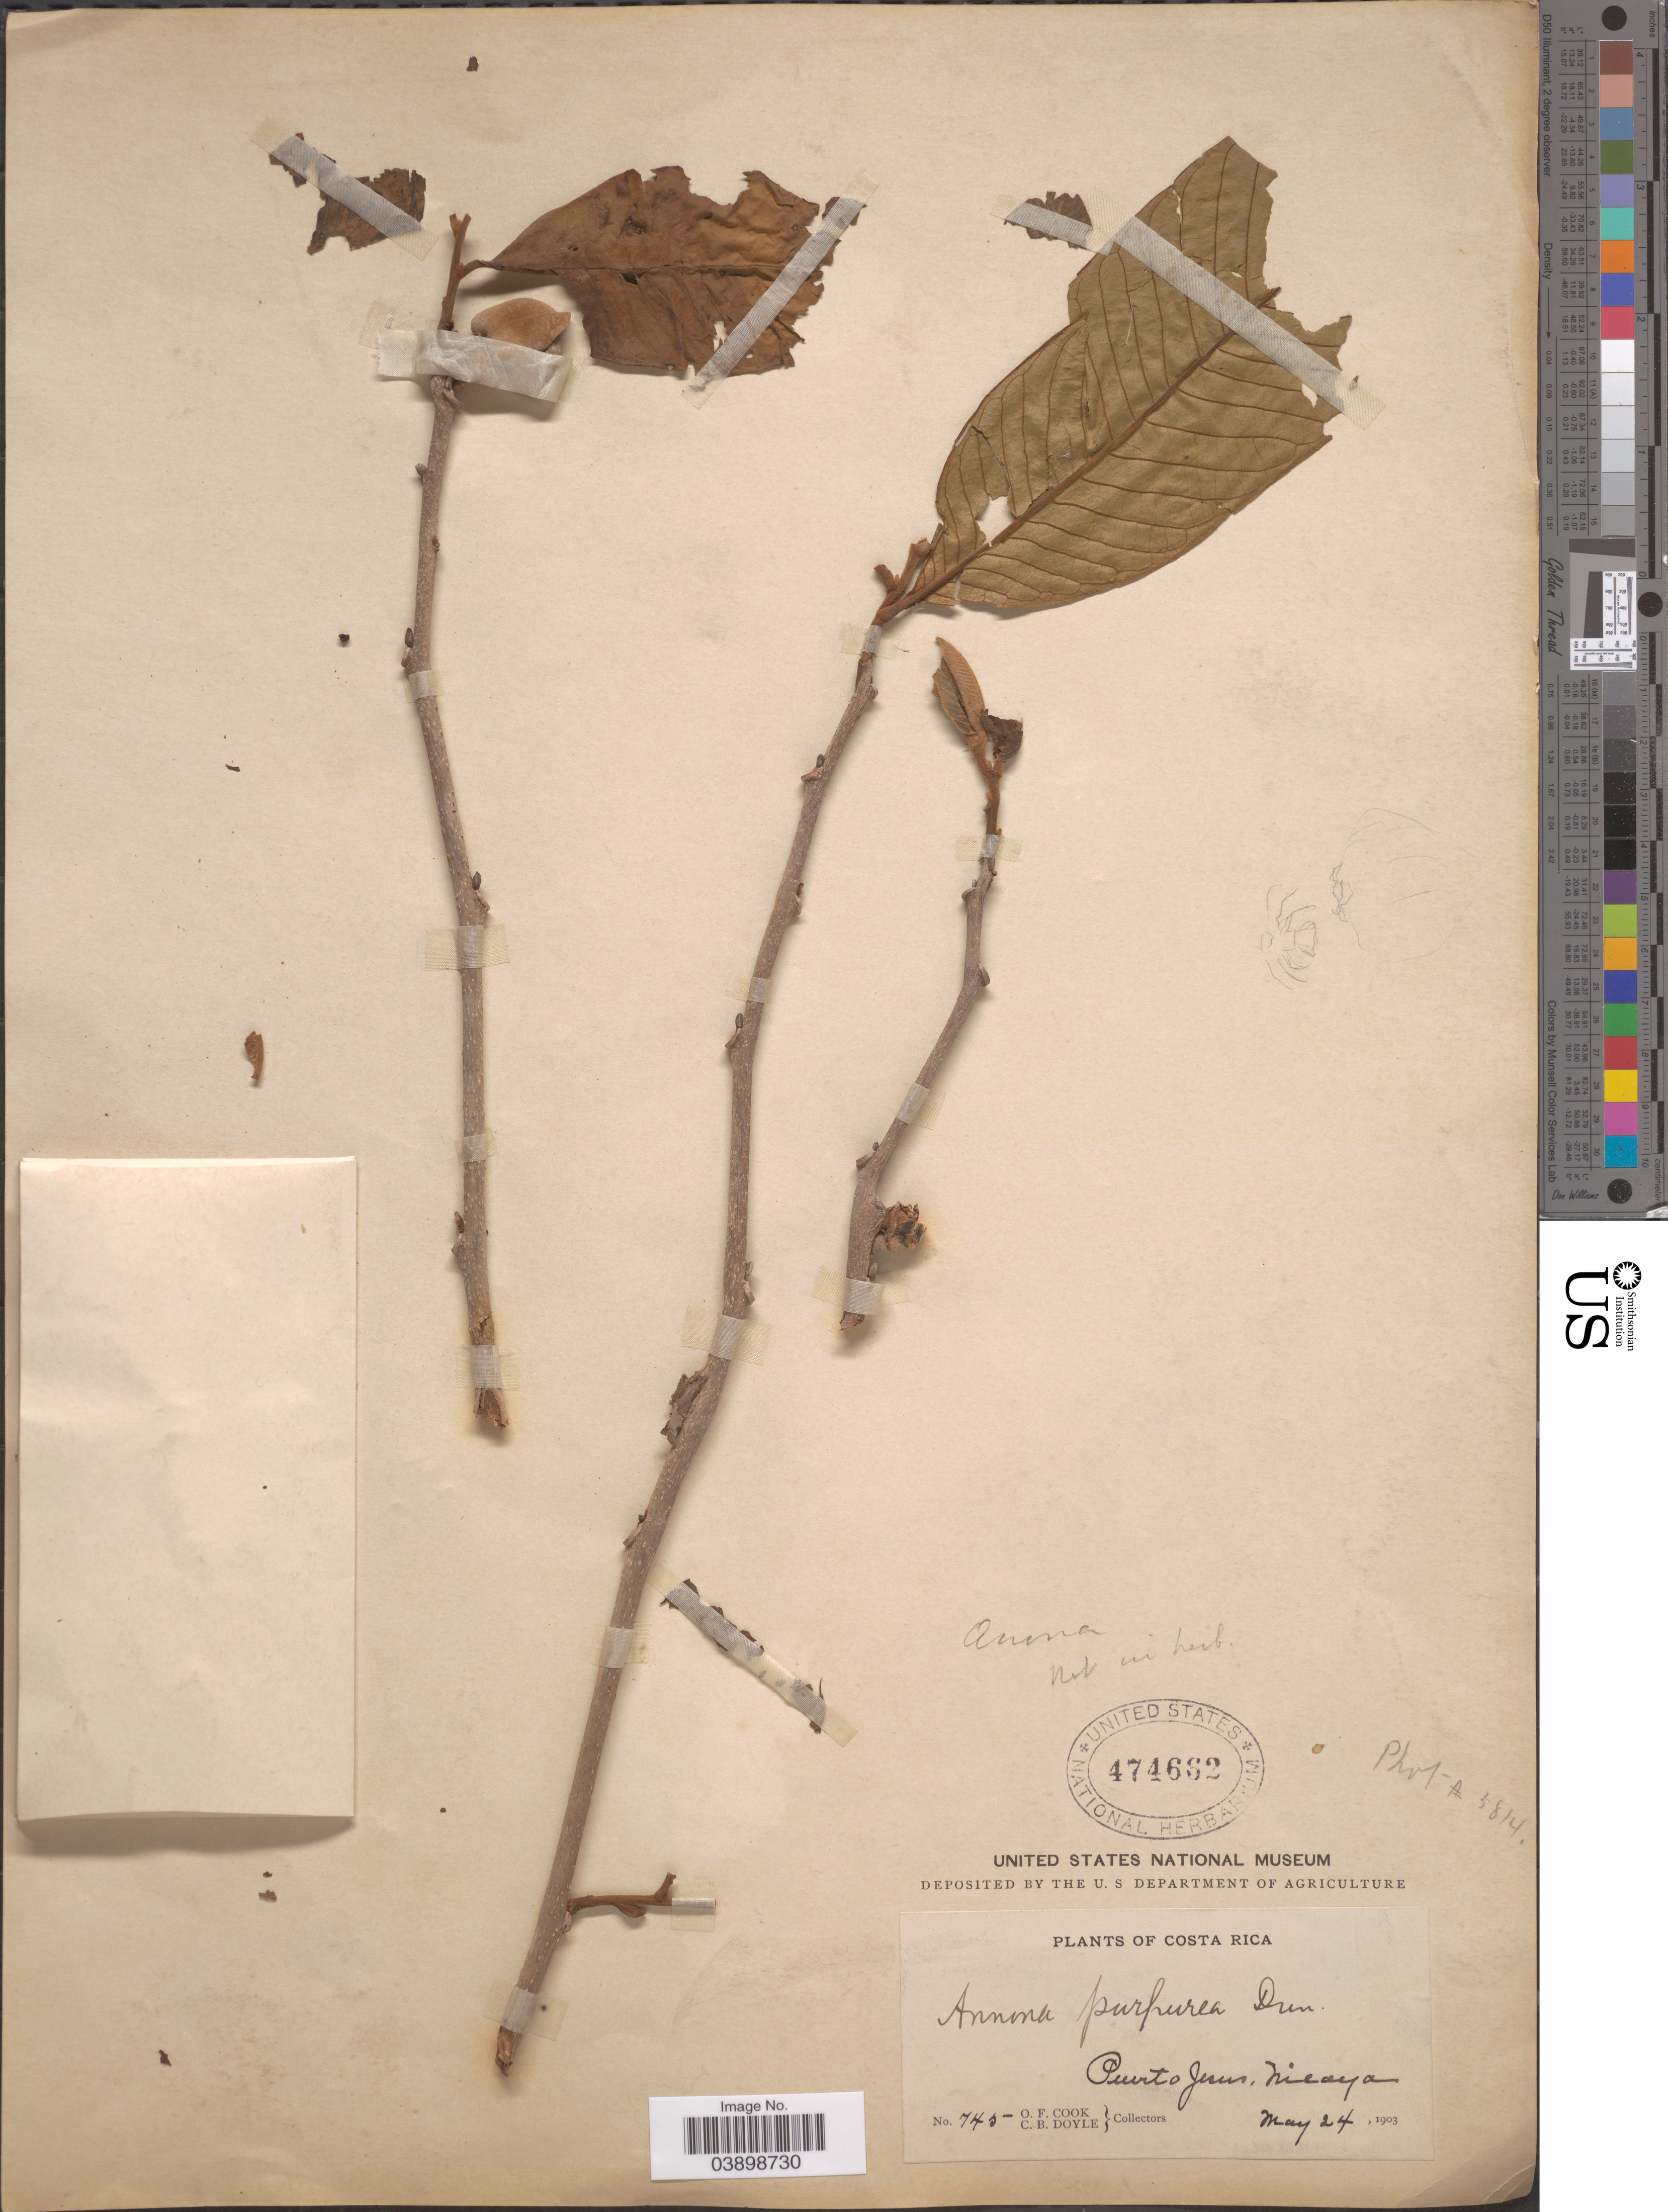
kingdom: Plantae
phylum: Tracheophyta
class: Magnoliopsida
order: Magnoliales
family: Annonaceae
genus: Annona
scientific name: Annona purpurea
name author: Moc. & Sessé ex Dunal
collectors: O. F. Cook & C. Doyle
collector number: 745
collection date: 1903-05-24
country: Costa Rica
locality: Puerto Jesus, Nicoya.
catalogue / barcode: US 474662